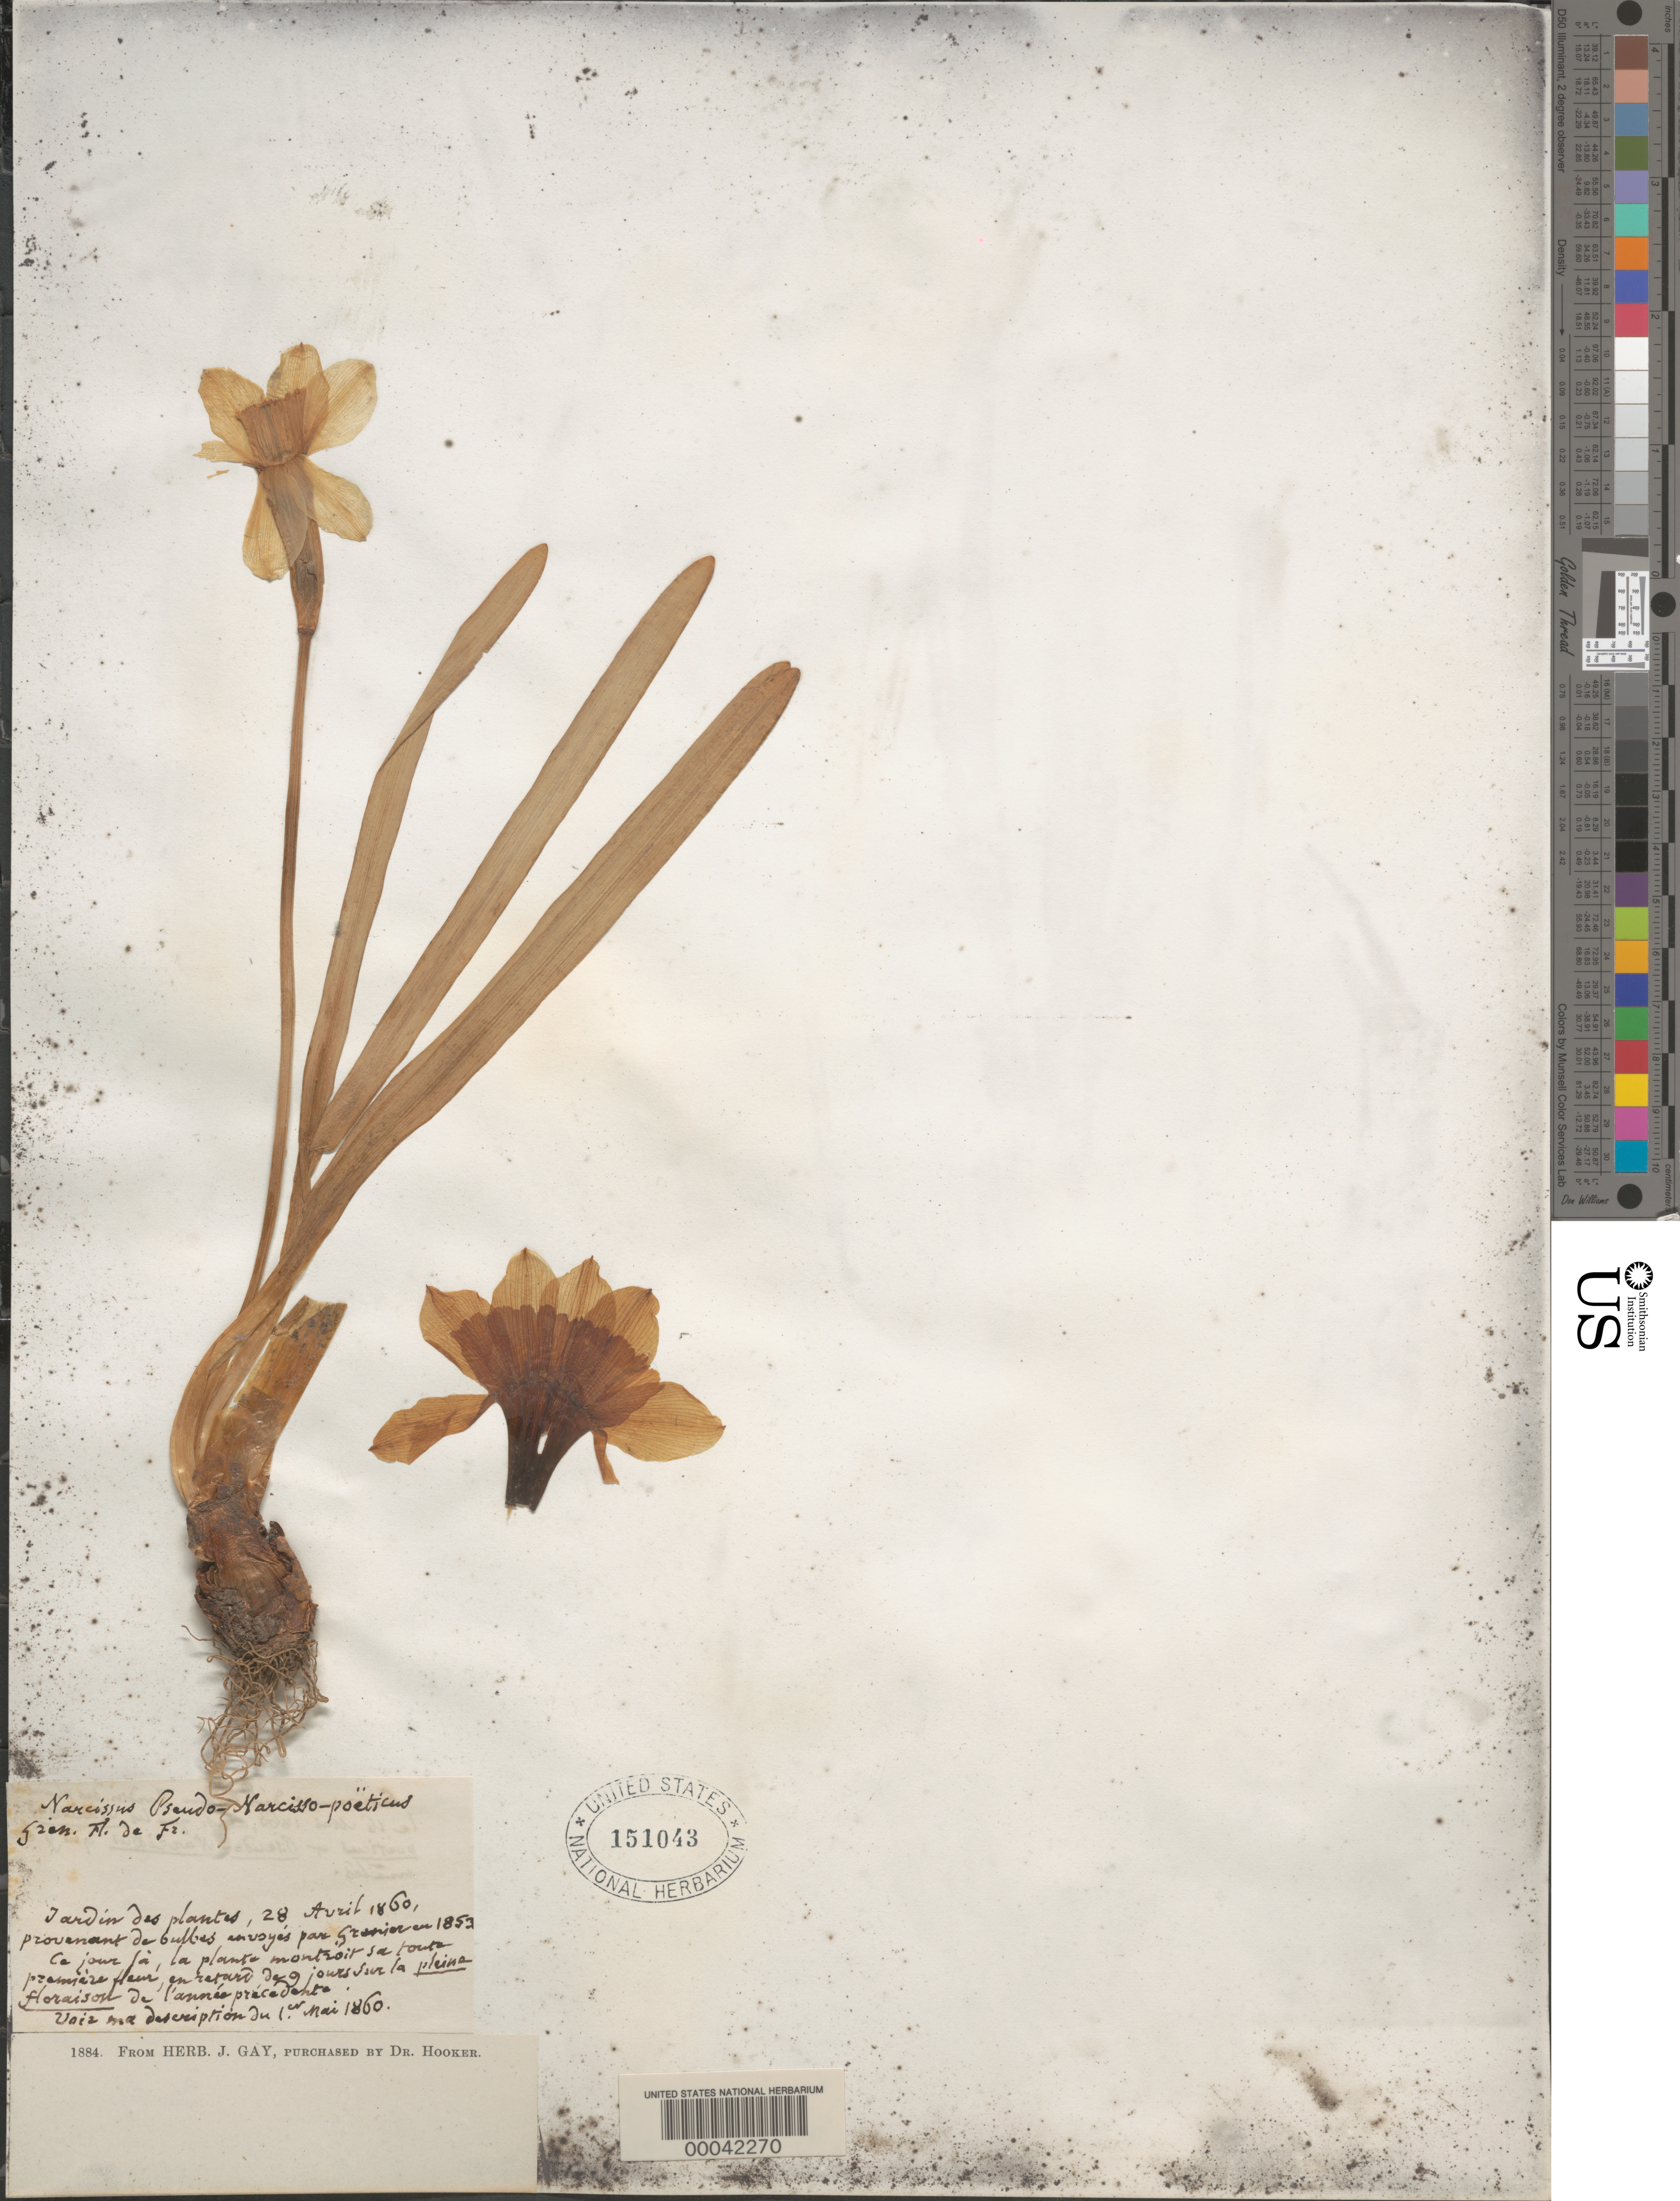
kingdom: Plantae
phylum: Tracheophyta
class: Liliopsida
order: Asparagales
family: Amaryllidaceae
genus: Narcissus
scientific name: Narcissus pseudonarcissus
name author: L.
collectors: ex herb. J. Gay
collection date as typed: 1853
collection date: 1853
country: France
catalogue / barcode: US 151043